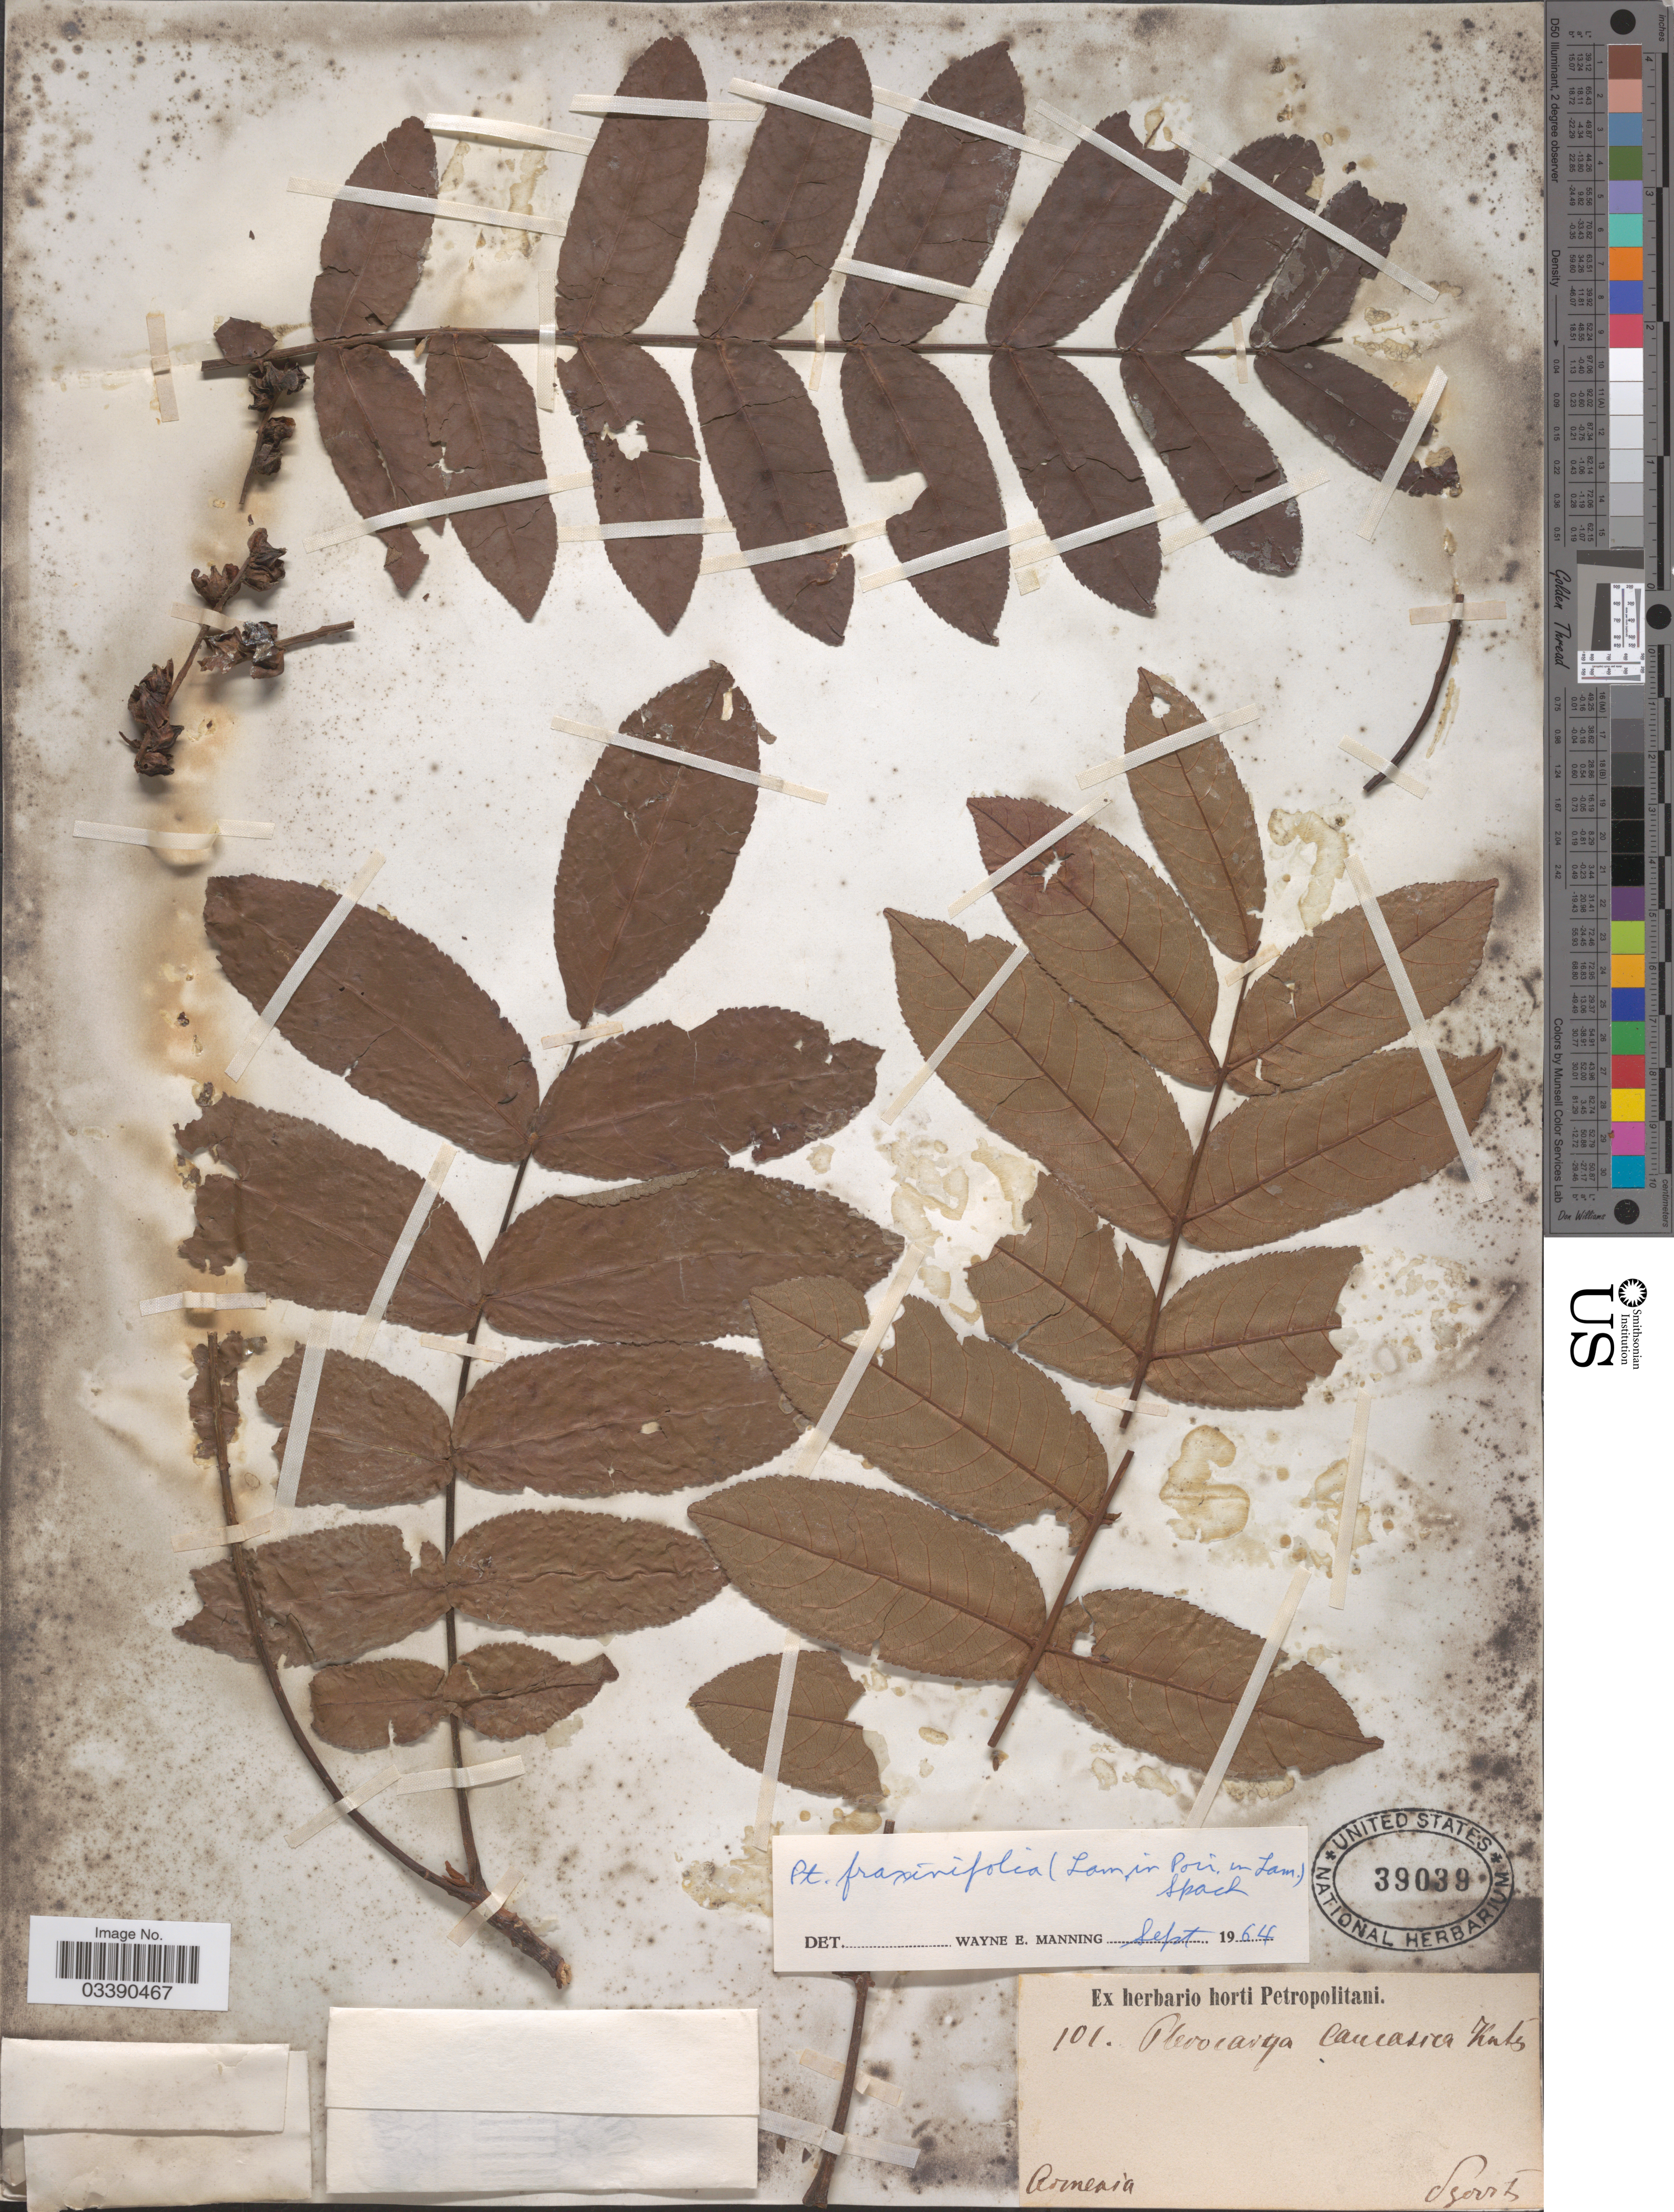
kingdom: Plantae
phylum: Tracheophyta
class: Magnoliopsida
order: Fagales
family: Juglandaceae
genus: Pterocarya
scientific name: Pterocarya fraxinifolia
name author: Spach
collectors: Szovits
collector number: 101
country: Armenia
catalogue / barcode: US 39039